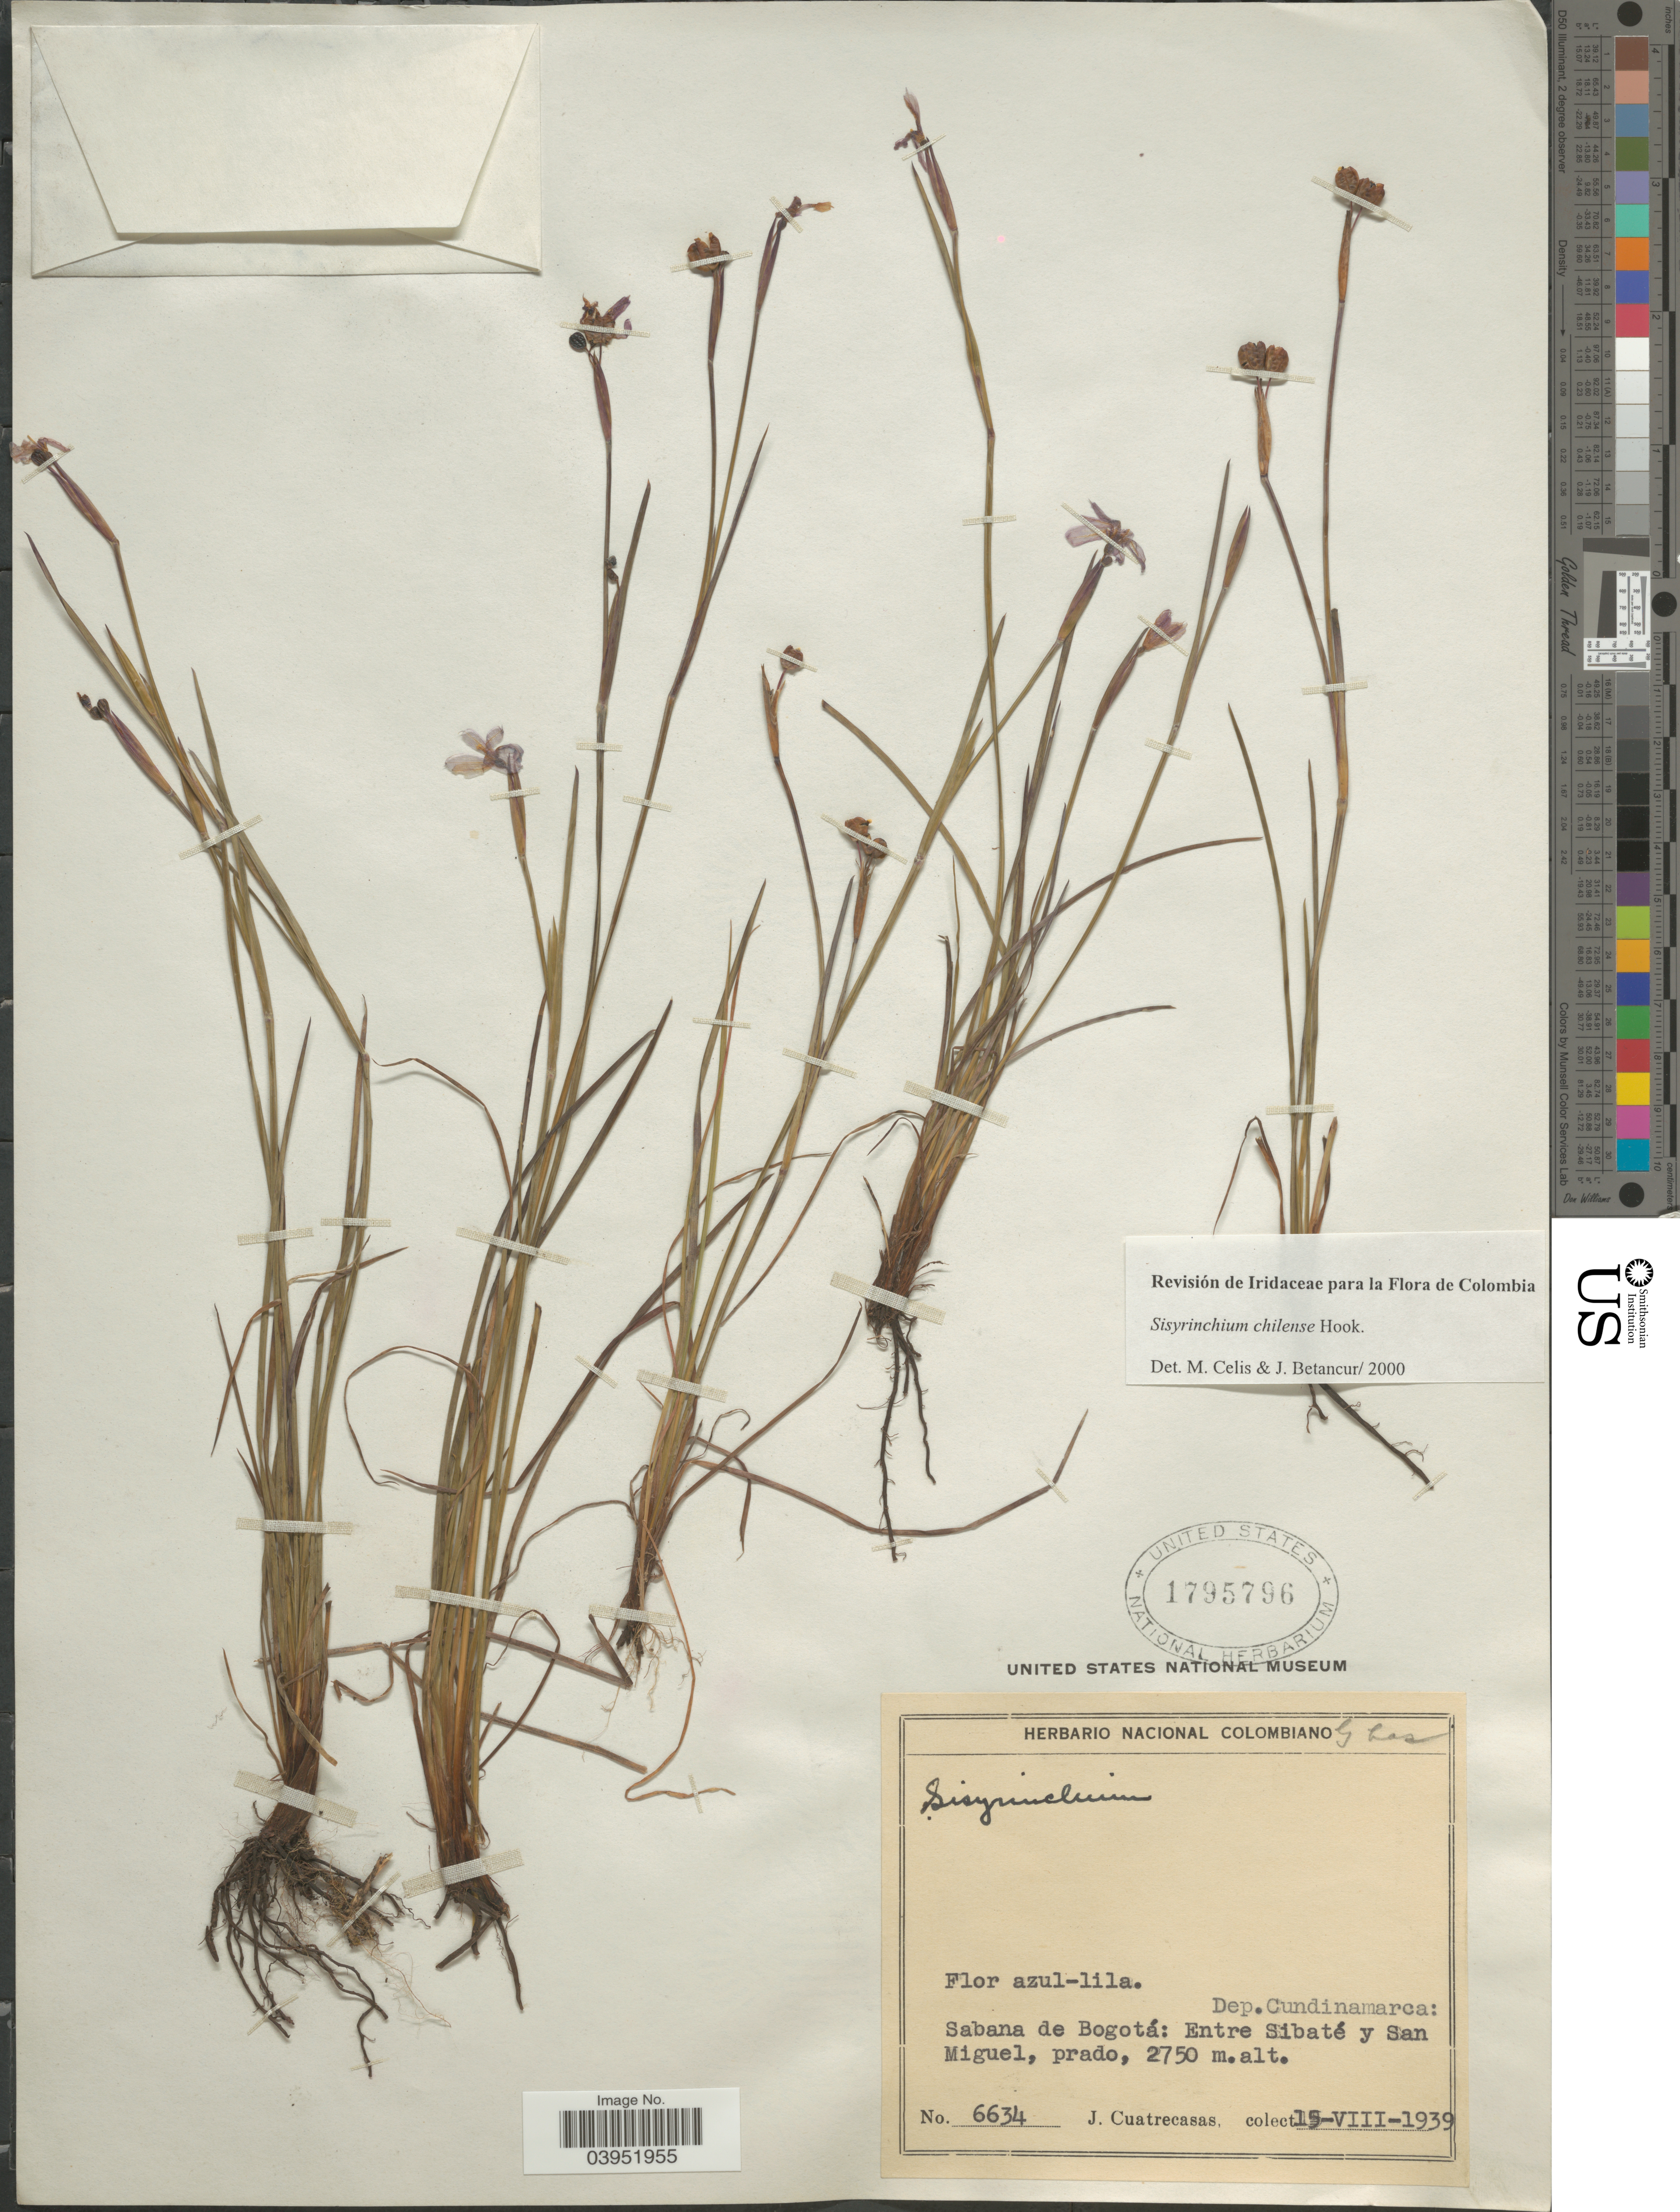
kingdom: Plantae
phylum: Tracheophyta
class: Liliopsida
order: Asparagales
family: Iridaceae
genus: Sisyrinchium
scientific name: Sisyrinchium chilense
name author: Hook.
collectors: J. Cuatrecasas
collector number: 6634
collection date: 1939-08-15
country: Colombia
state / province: Cundinamarca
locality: Dep. Cundinamarca: Sabana de Bogotá: Entre Sibaté y San Miguel.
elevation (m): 2750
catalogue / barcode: US 1795796